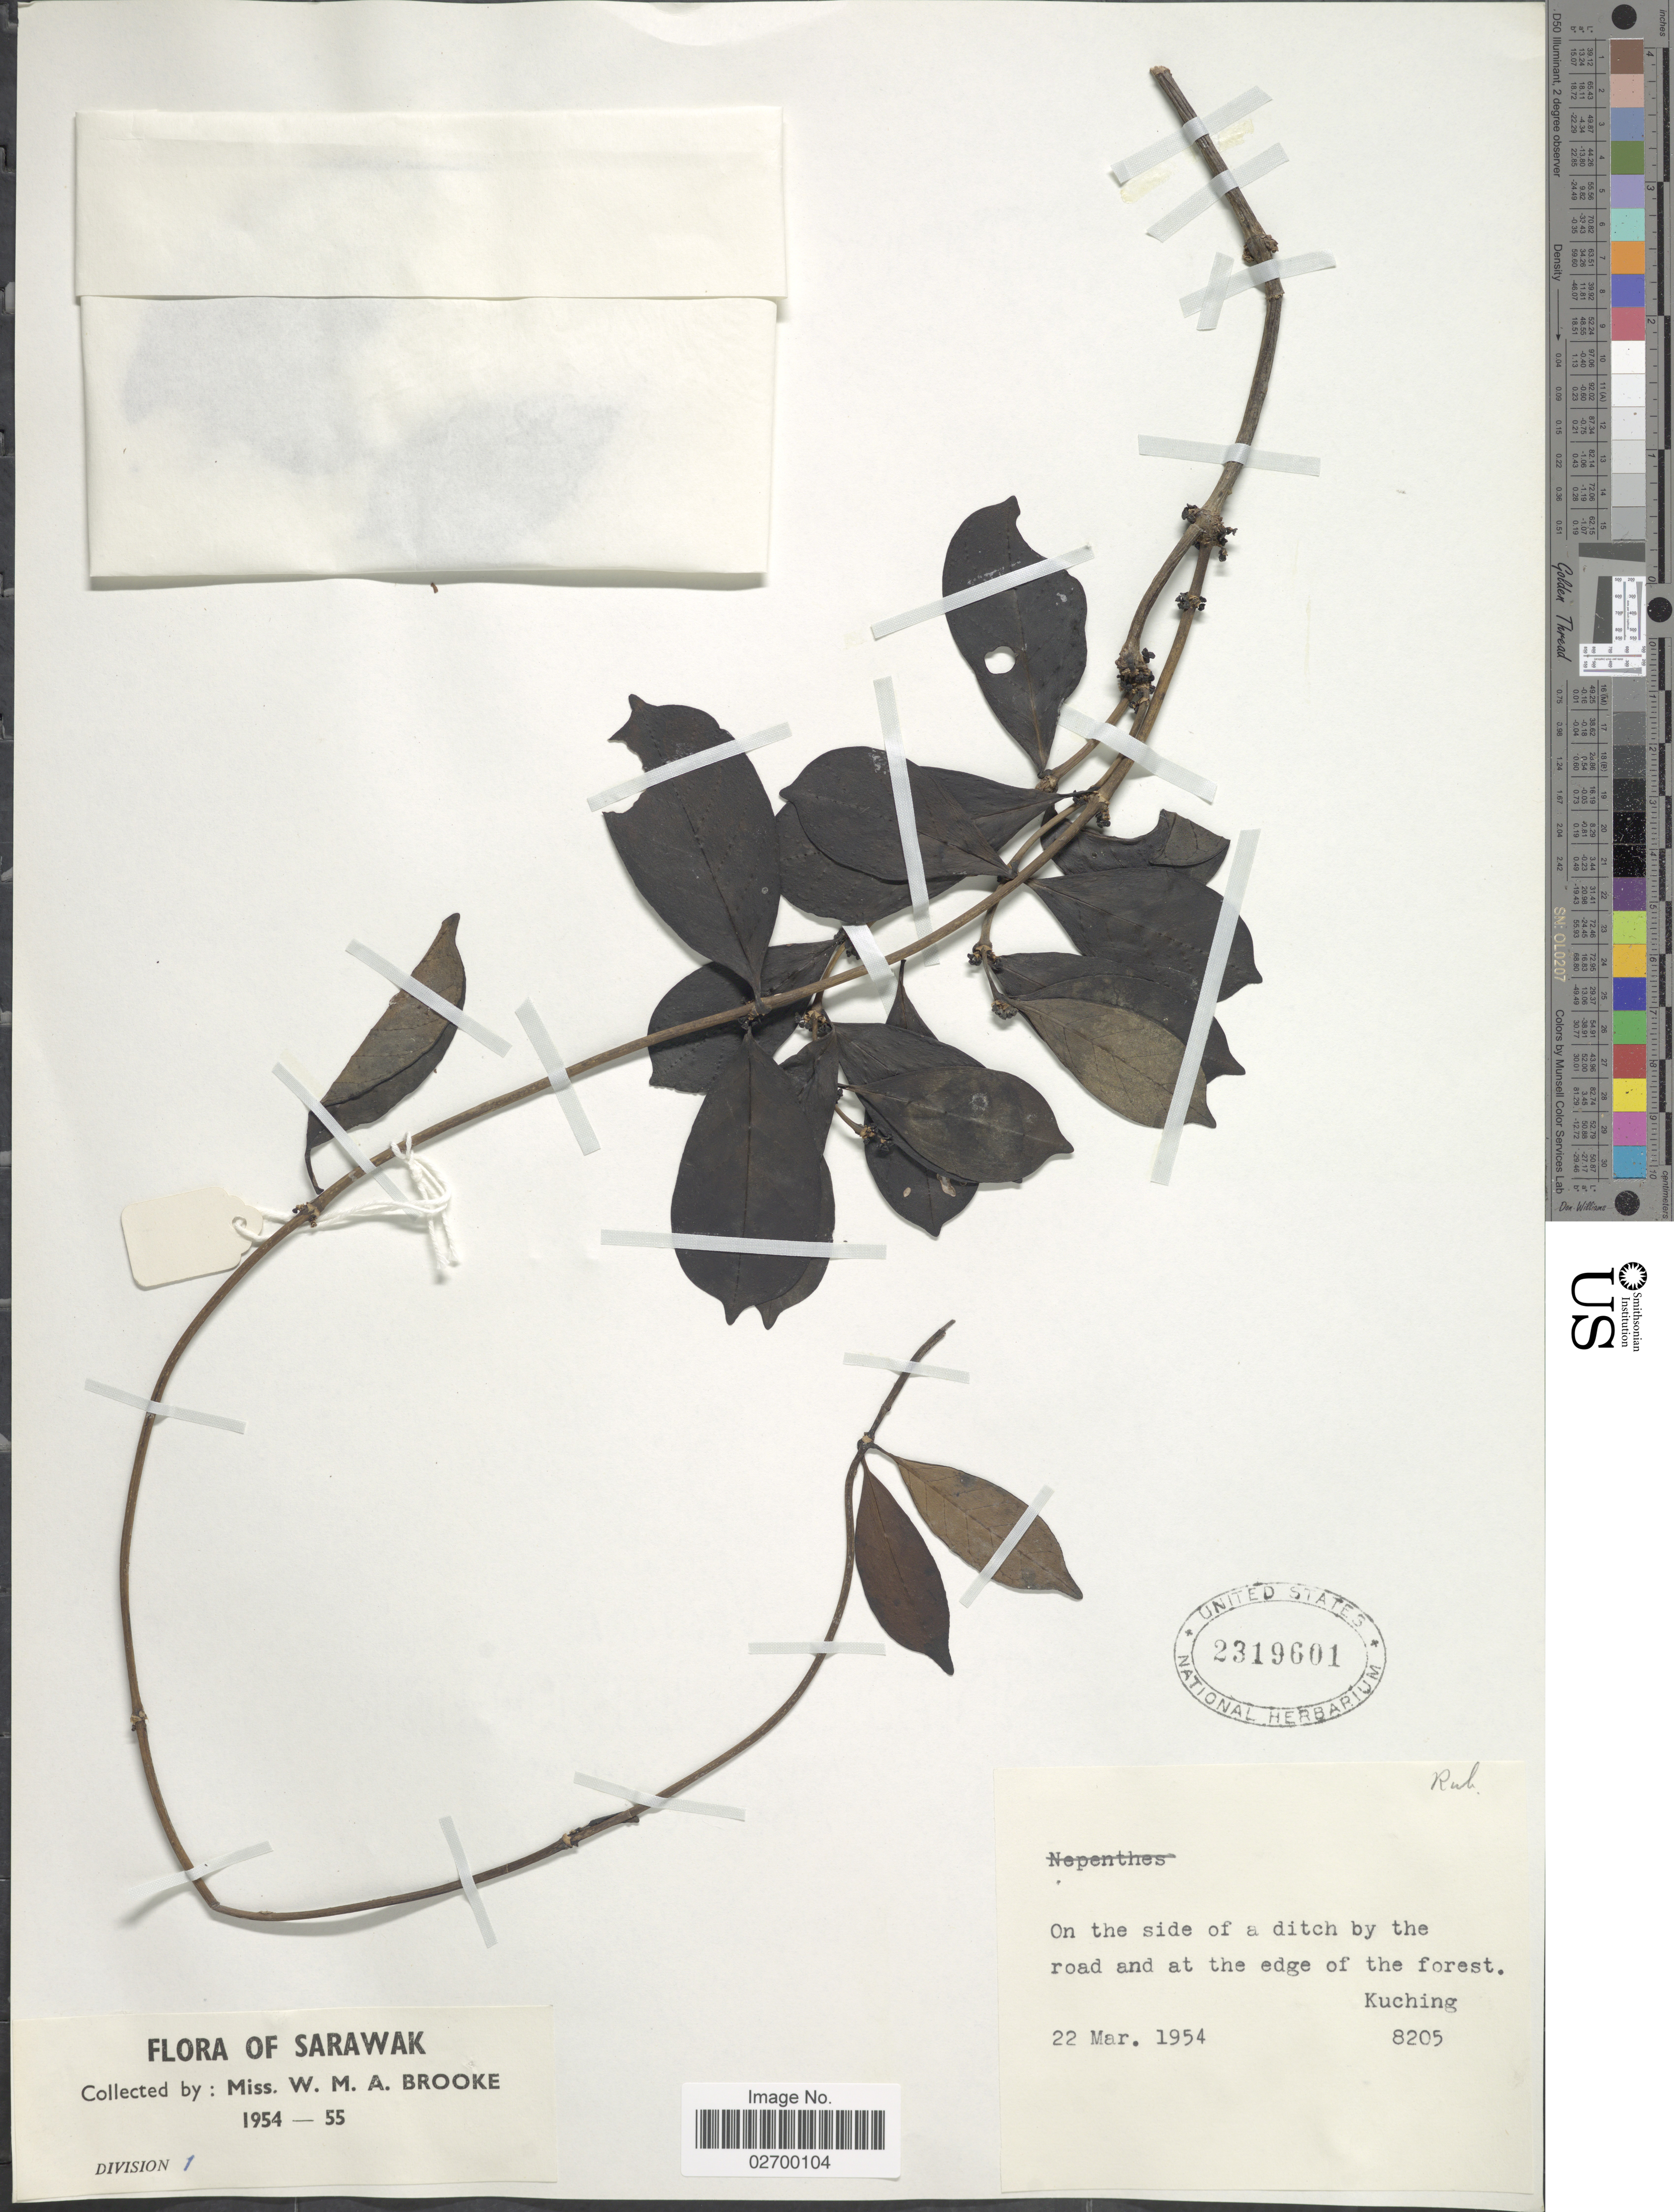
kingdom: Plantae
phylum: Tracheophyta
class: Magnoliopsida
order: Gentianales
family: Rubiaceae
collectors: W. Brooke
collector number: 80205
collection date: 1954-03-22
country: Malaysia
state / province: Sarawak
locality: Kuching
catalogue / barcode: US 2319601